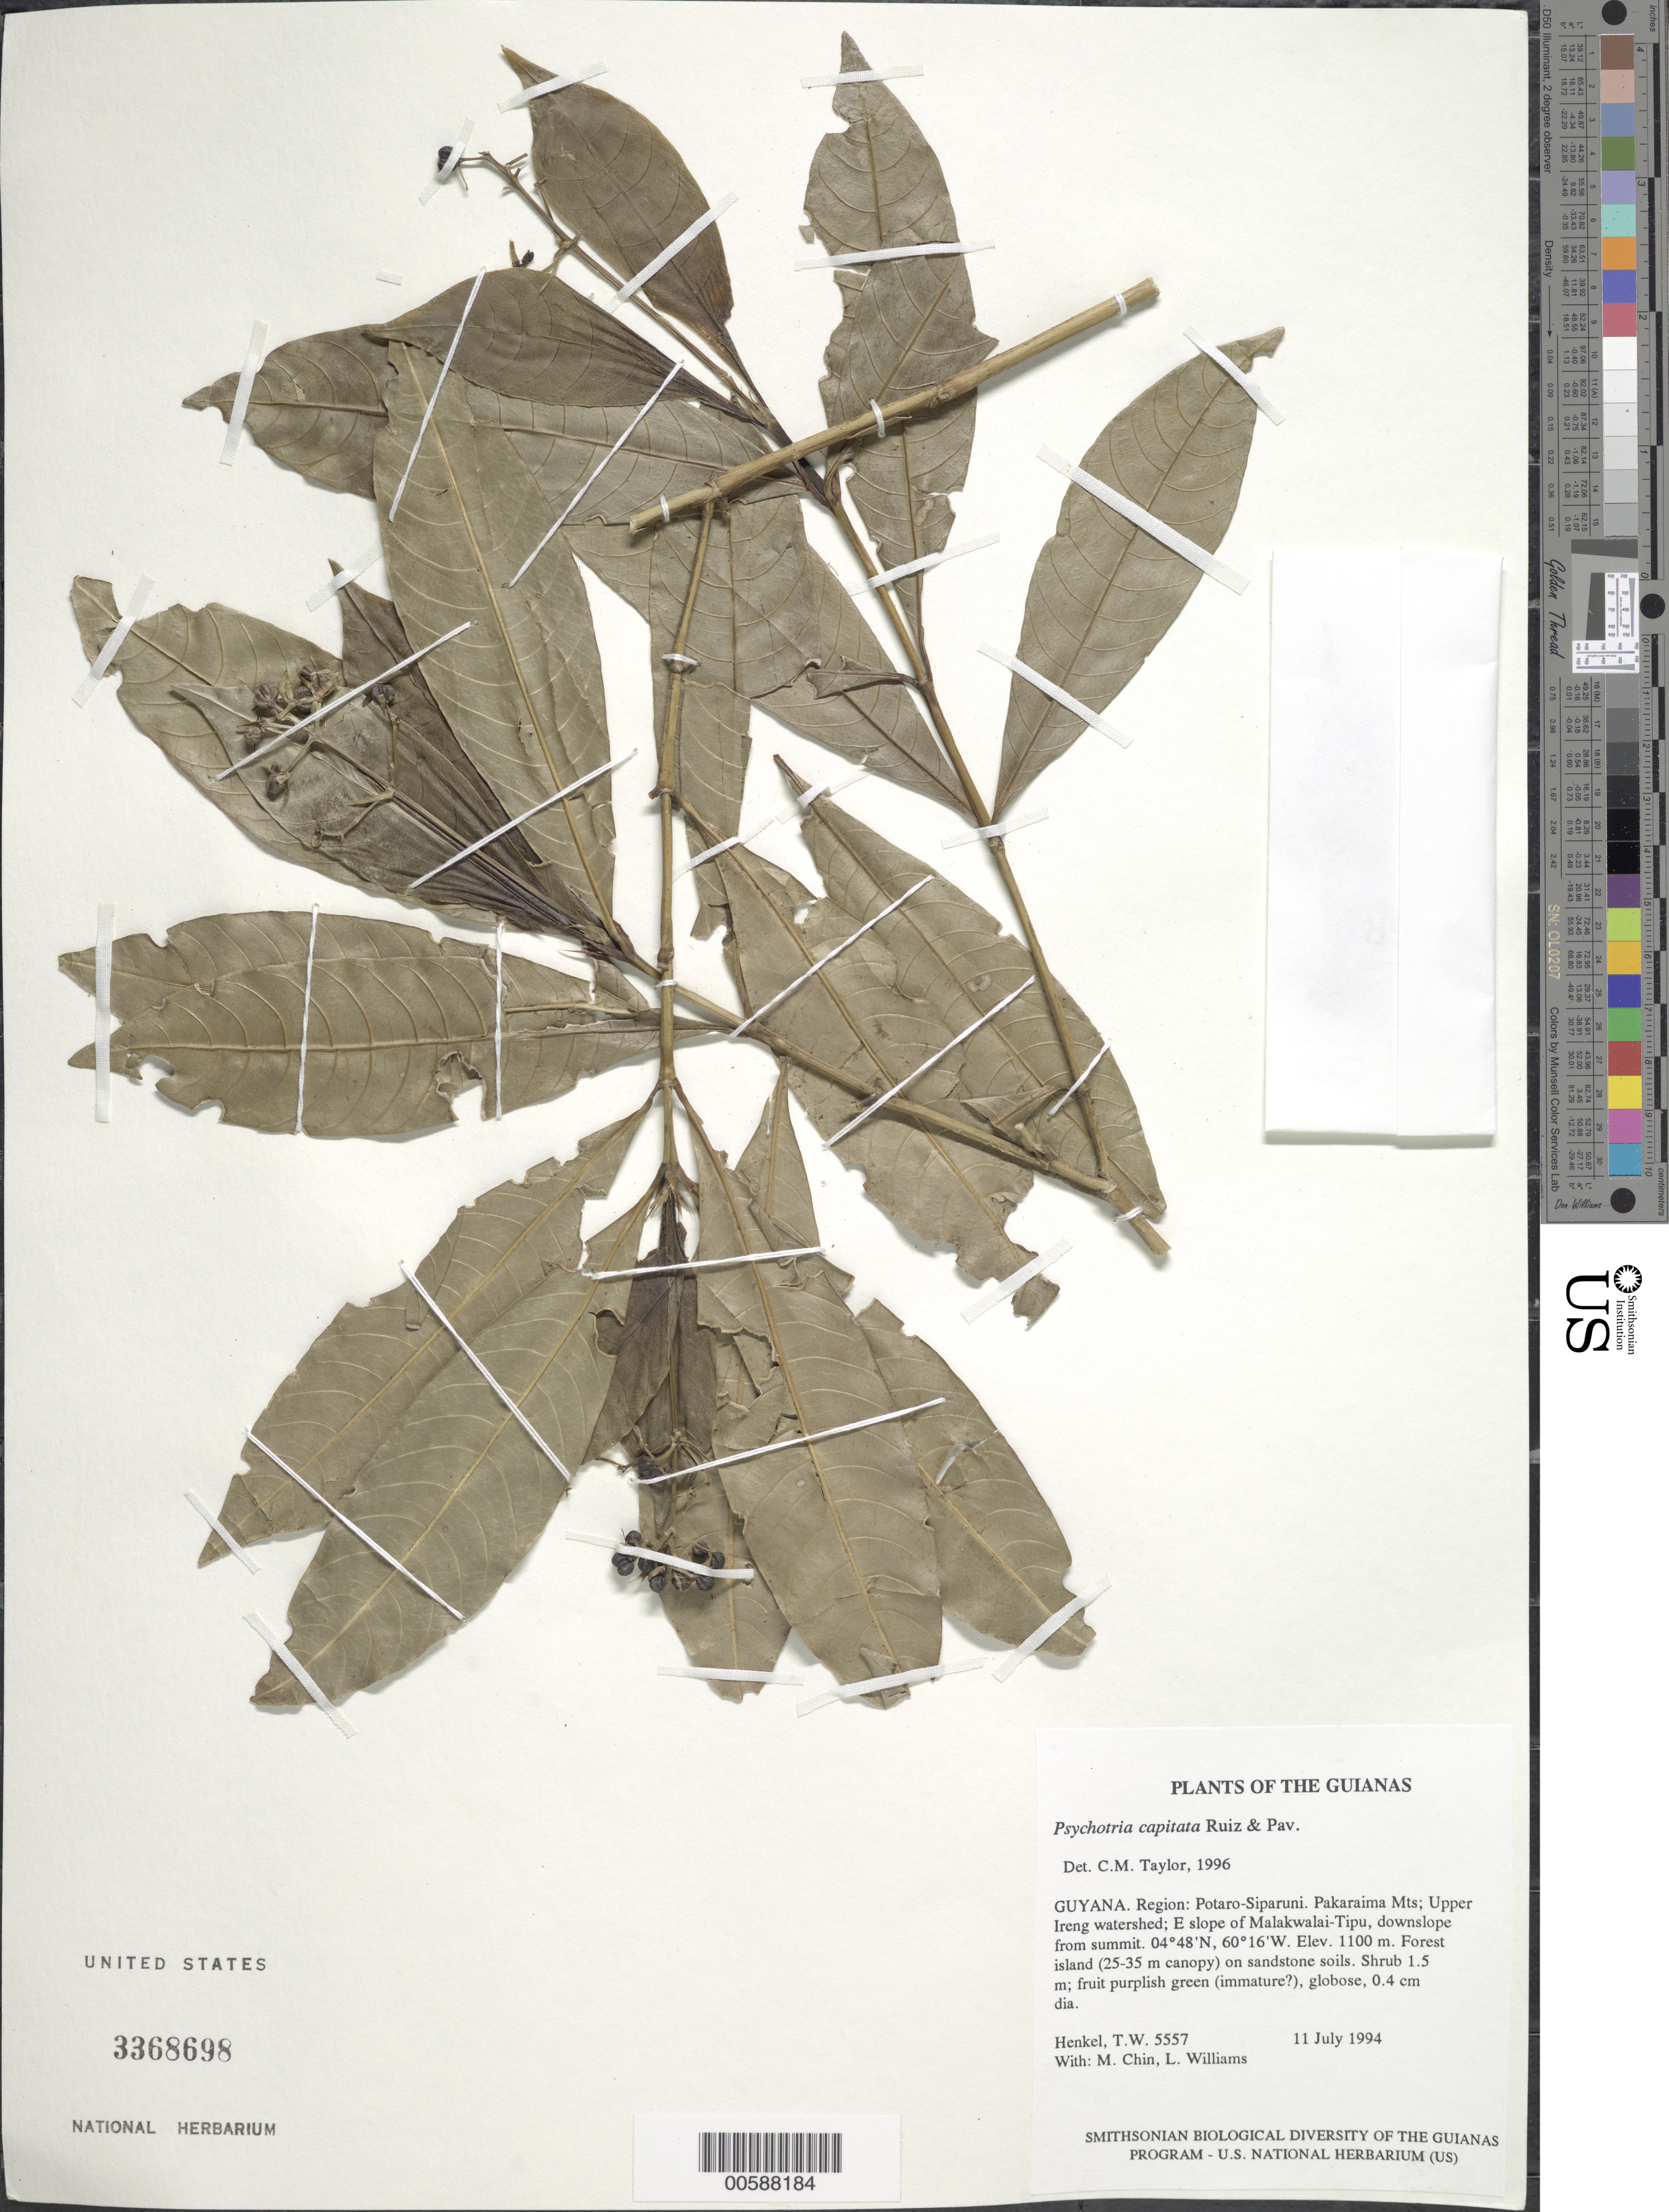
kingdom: Plantae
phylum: Tracheophyta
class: Magnoliopsida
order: Gentianales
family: Rubiaceae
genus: Palicourea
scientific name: Palicourea violacea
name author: (Aubl.) A. Rich.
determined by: Kirkbride, J. H., Jr.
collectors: T. Henkel, M. Chin & L. Williams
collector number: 5557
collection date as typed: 11 July 1994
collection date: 1994-07-11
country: Guyana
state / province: Potaro-Siparuni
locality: Pakaraima Mts; Upper Ireng watershed; E slope of Malakwalai-Tipu, downslope from summit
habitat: Forest island (25-35 m canopy) on sandstone soils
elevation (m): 1100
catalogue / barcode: US 3368698